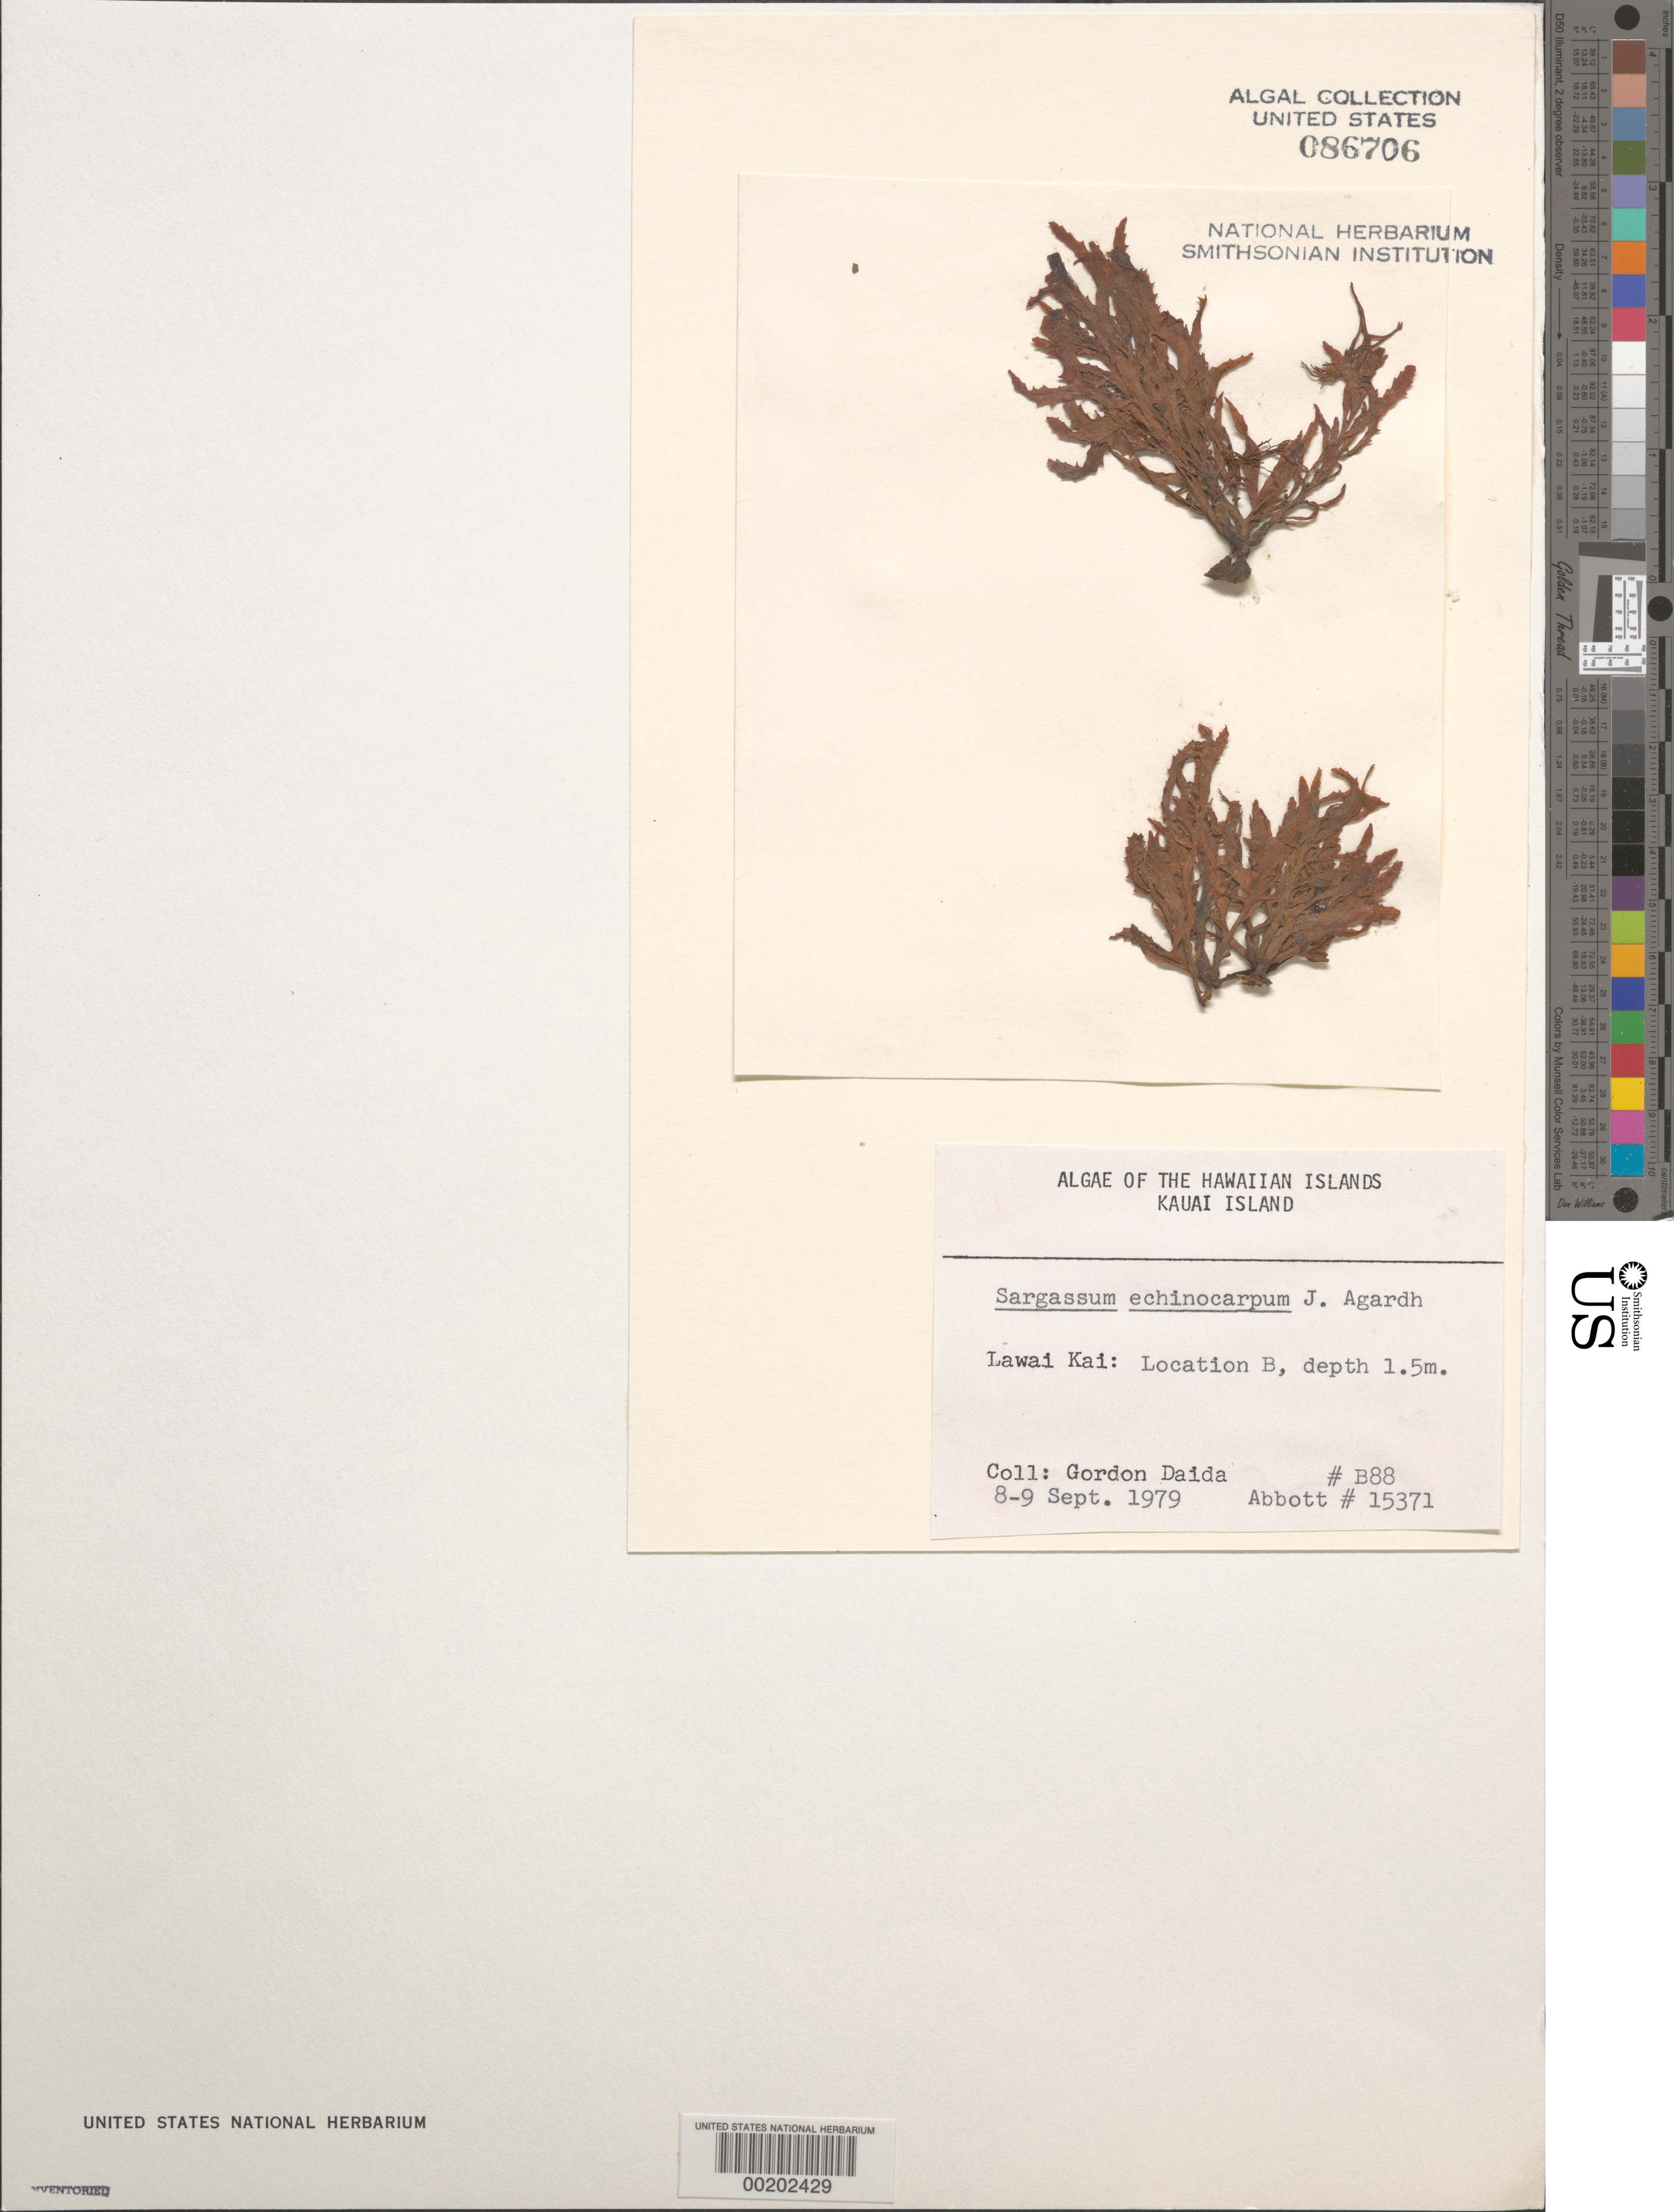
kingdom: Chromista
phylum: Ochrophyta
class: Phaeophyceae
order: Fucales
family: Sargassaceae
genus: Sargassum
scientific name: Sargassum aquifolium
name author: (Turner) C. Agardh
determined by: Algae name updating Project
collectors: G. Daida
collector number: B88 & IAA 15371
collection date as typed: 08 Sep 1979 to 09 Sep 1979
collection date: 1979-09-08/1979-09-09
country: United States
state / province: Hawaii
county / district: Kaui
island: Kaua'i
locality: Lawai Kai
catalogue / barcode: US 86706